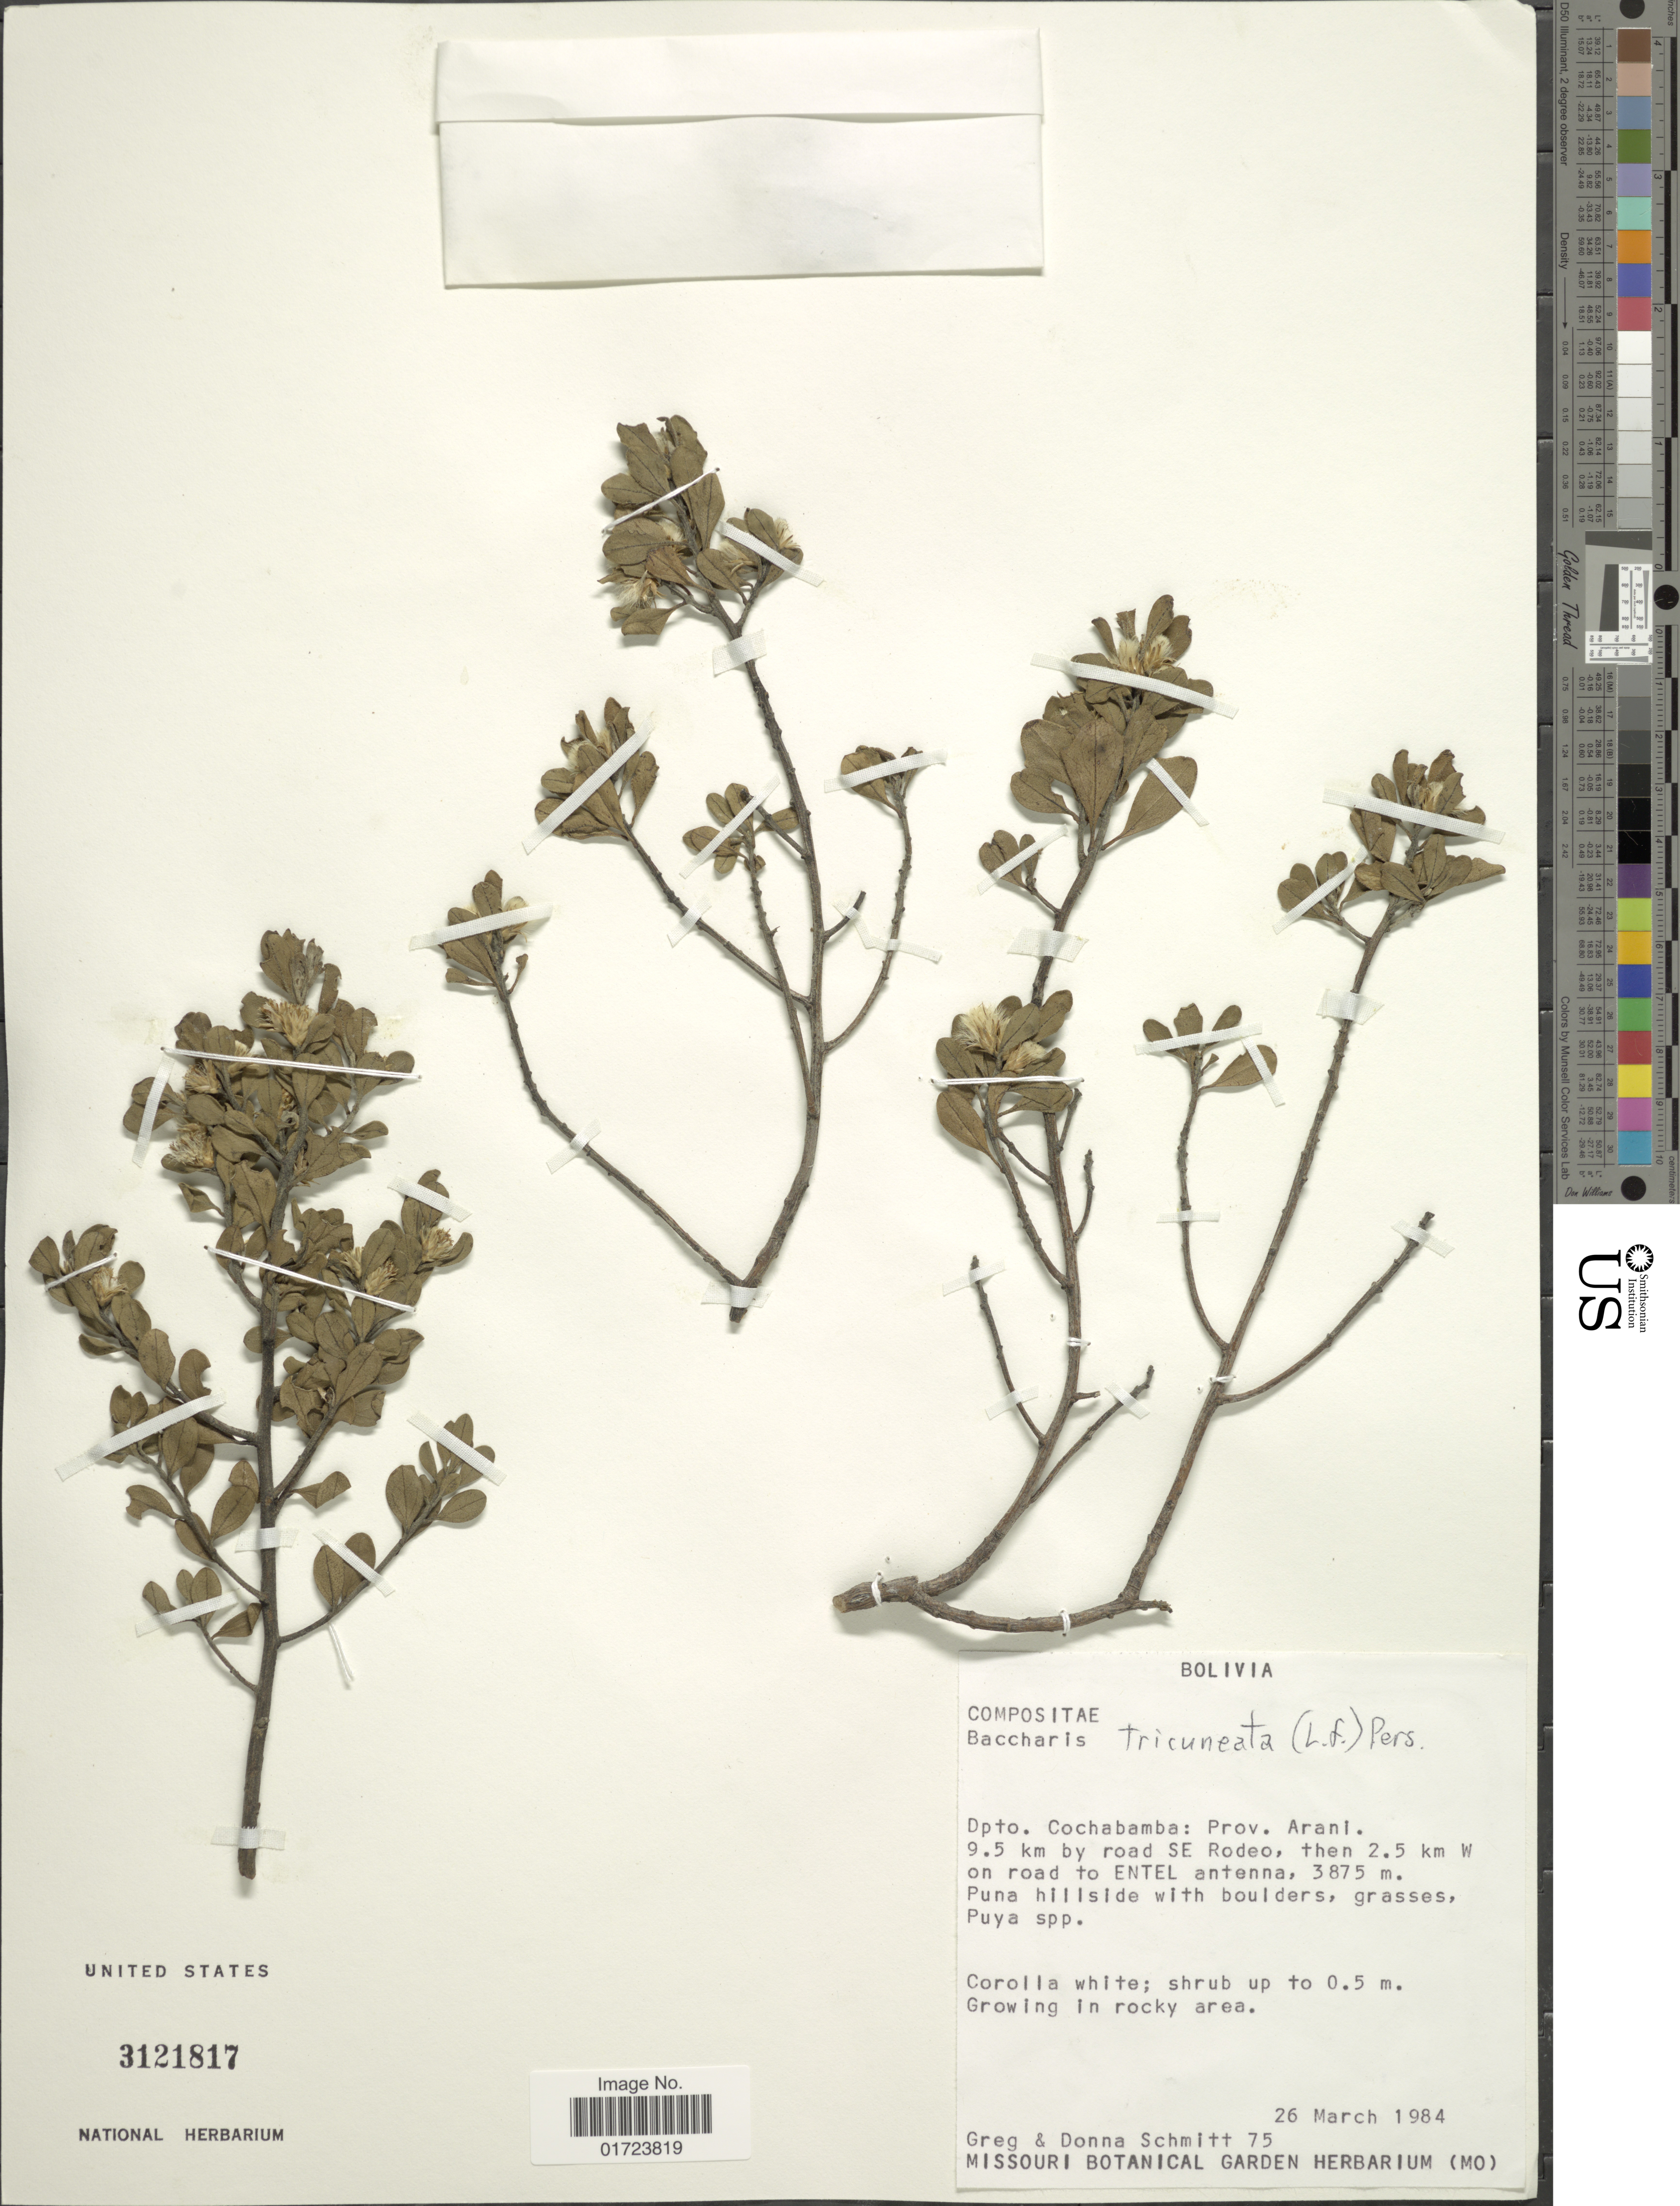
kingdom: Plantae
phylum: Tracheophyta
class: Magnoliopsida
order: Asterales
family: Asteraceae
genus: Baccharis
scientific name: Baccharis tricuneata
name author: (L. f.) Pers.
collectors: G. Schmitt & D. Schmitt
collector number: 75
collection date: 1984-03-26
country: Bolivia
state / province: Cochabamba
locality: Dpto. Cochabamba: Prov. Arani. 9.5 km by road SE Rodeo, then 2.5 km W on road to Entel antenna.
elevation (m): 3875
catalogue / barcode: US 3121817